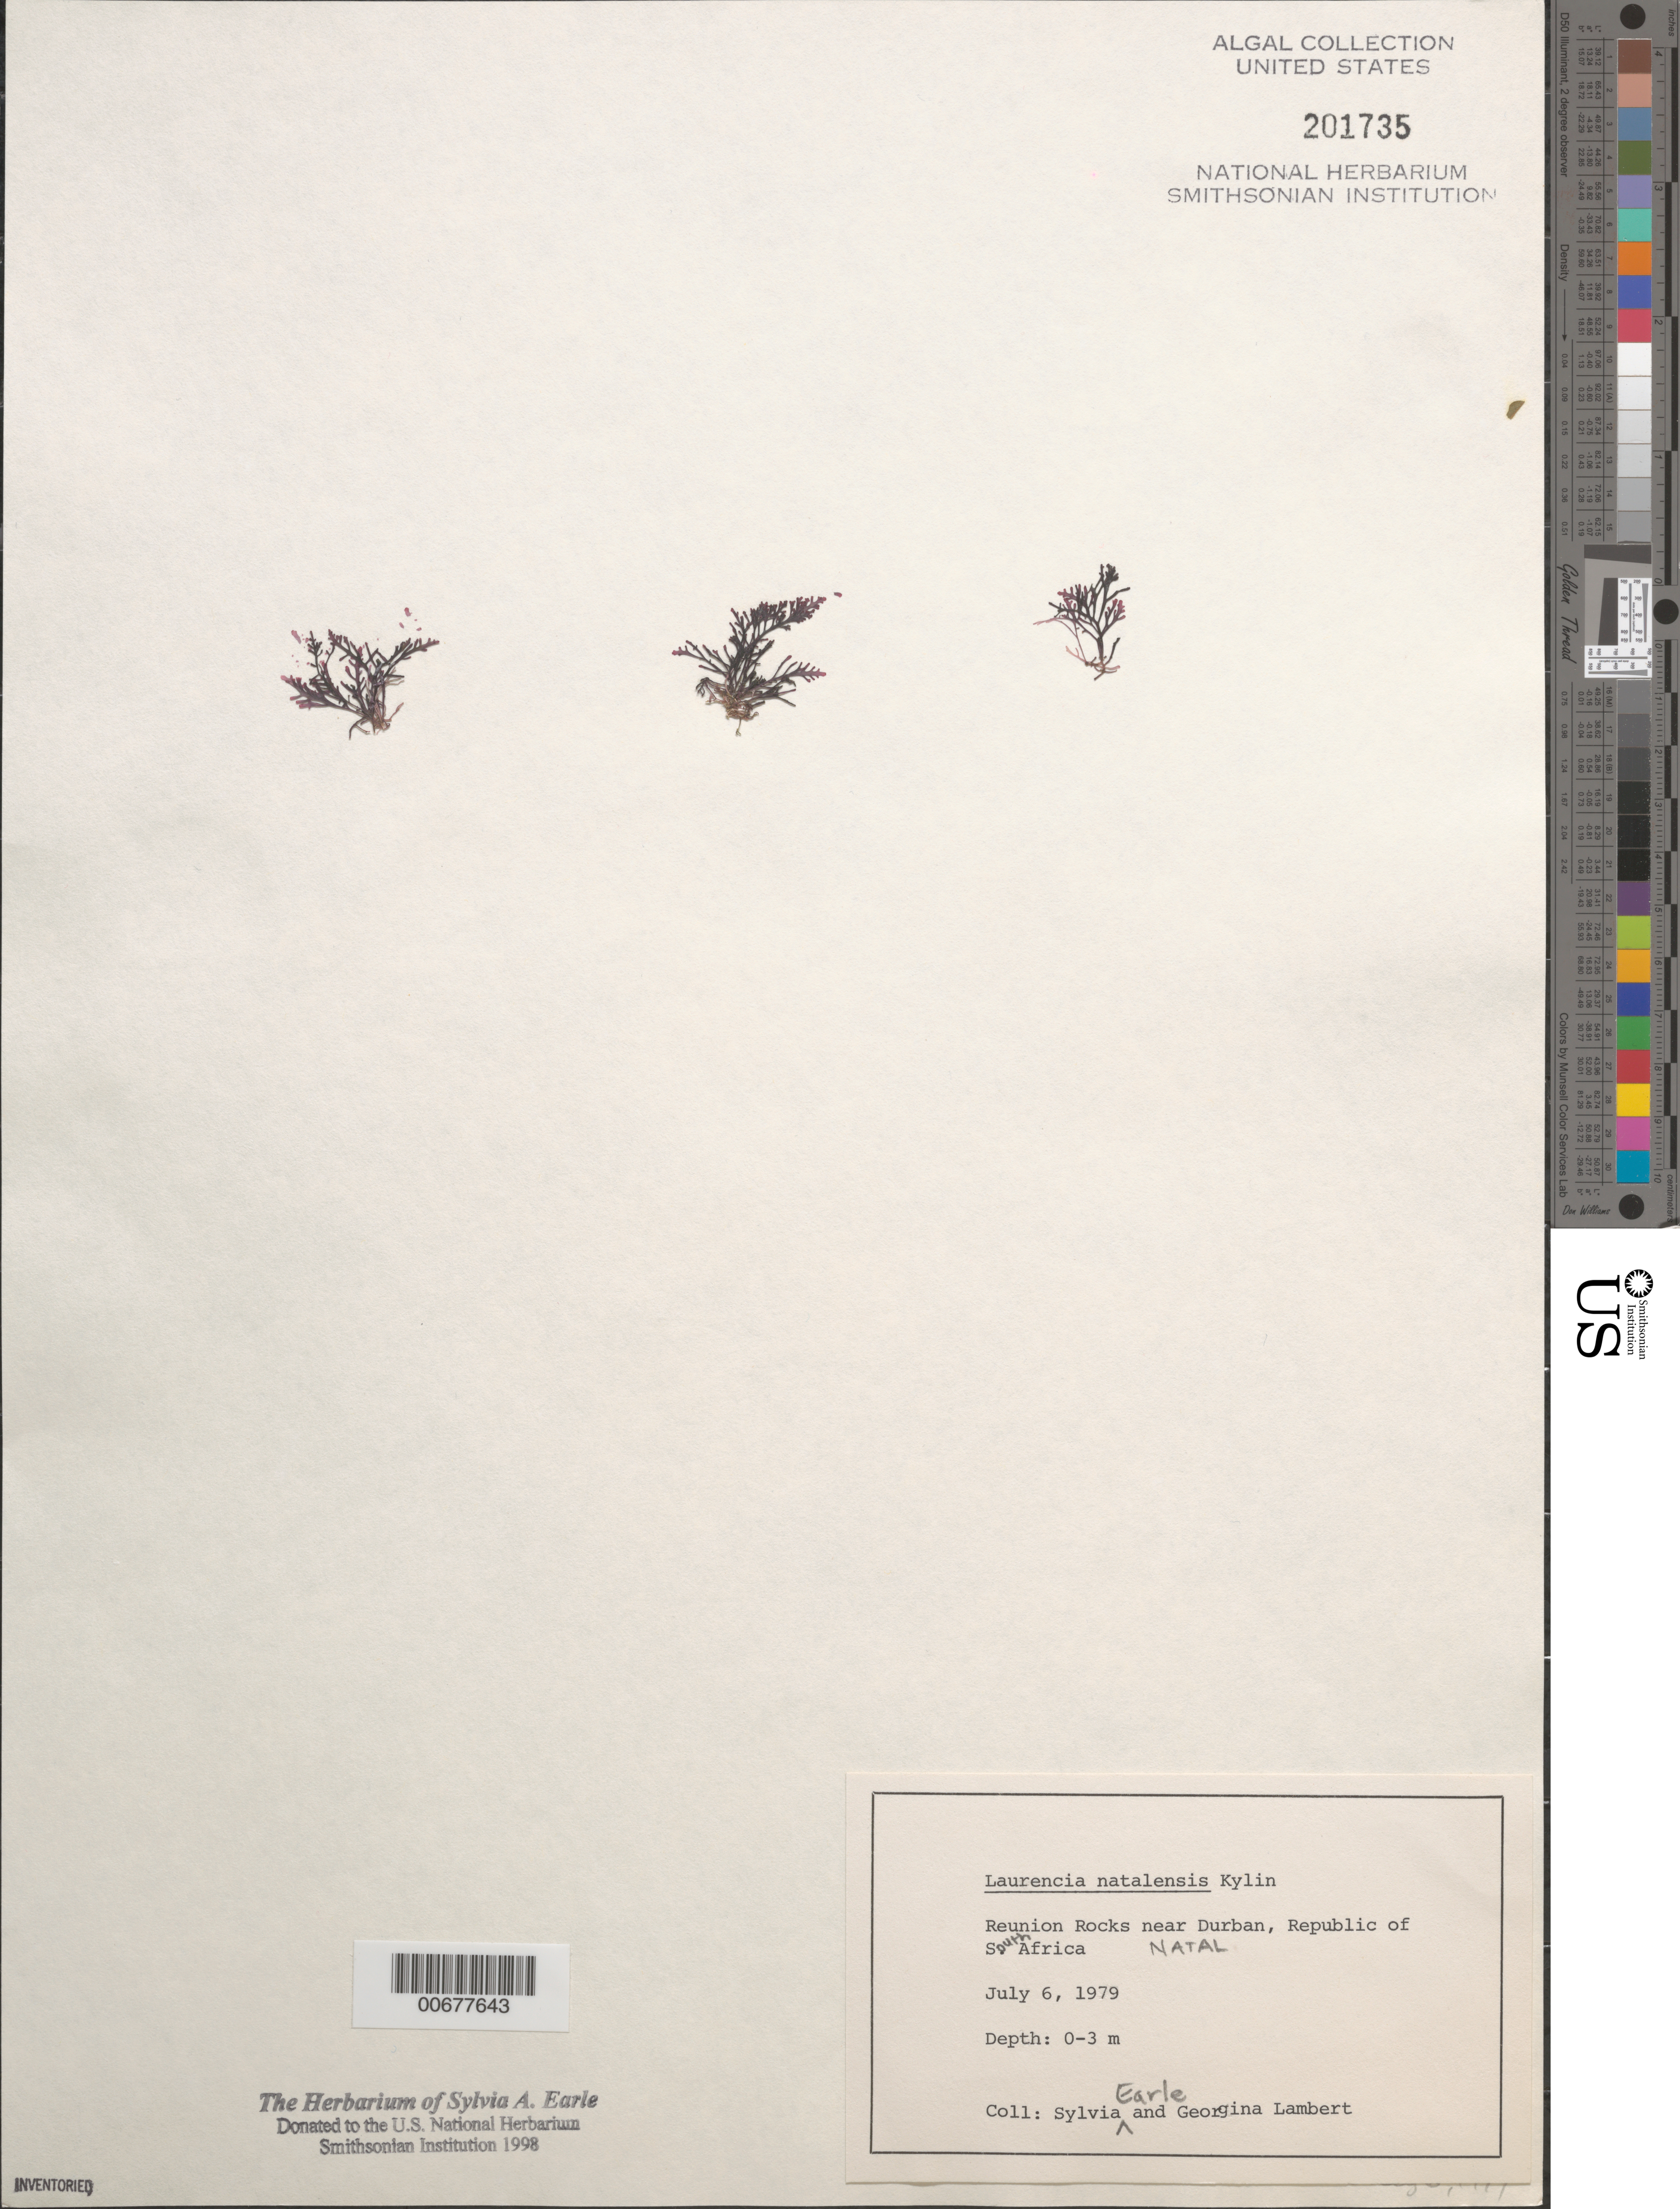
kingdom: Plantae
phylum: Rhodophyta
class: Florideophyceae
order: Ceramiales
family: Rhodomelaceae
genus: Laurencia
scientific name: Laurencia natalensis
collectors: S. A. Earle & G. Lambert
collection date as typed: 06 Jul 1979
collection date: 1979-07-06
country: South Africa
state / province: KwaZulu-Natal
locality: Reunion Rocks near Durban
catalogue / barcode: US 201735